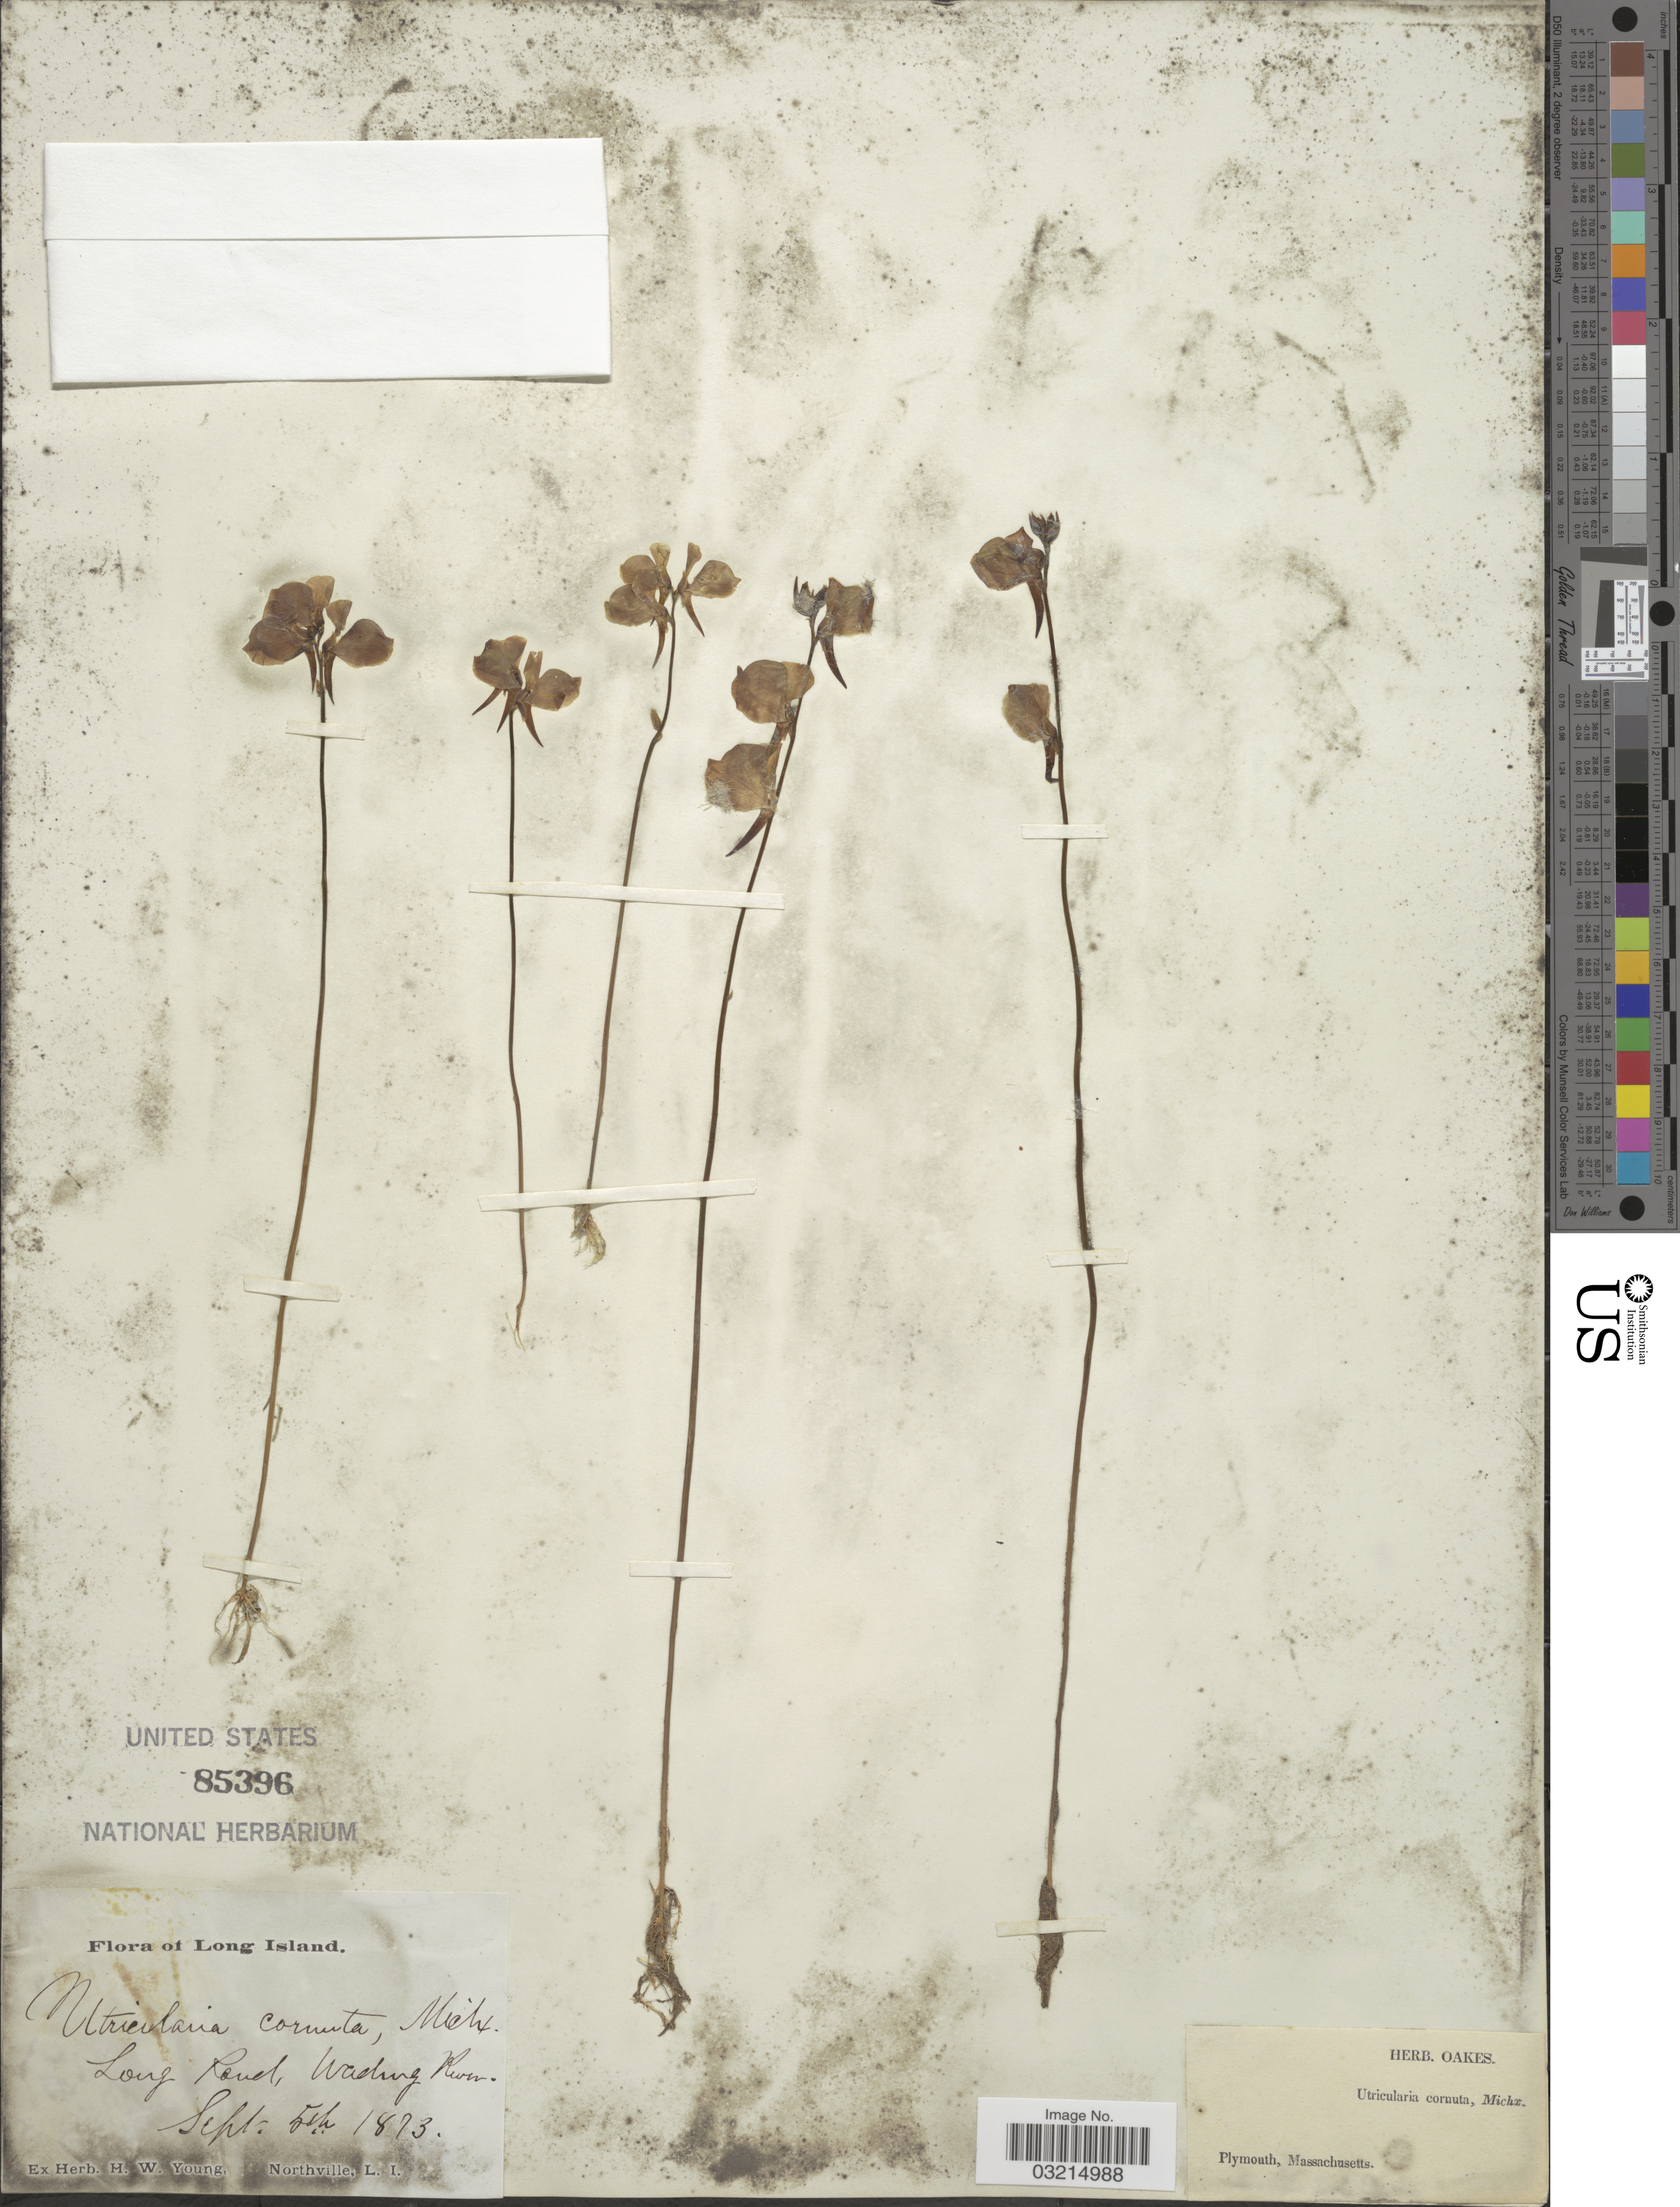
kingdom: Plantae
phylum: Tracheophyta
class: Magnoliopsida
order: Lamiales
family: Lentibulariaceae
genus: Utricularia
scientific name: Utricularia cornuta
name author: Michx.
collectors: ex herb. H.W. Young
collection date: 1873-09-05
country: United States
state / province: New York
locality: Long Island. Long Pond, Wading River.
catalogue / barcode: US 85396